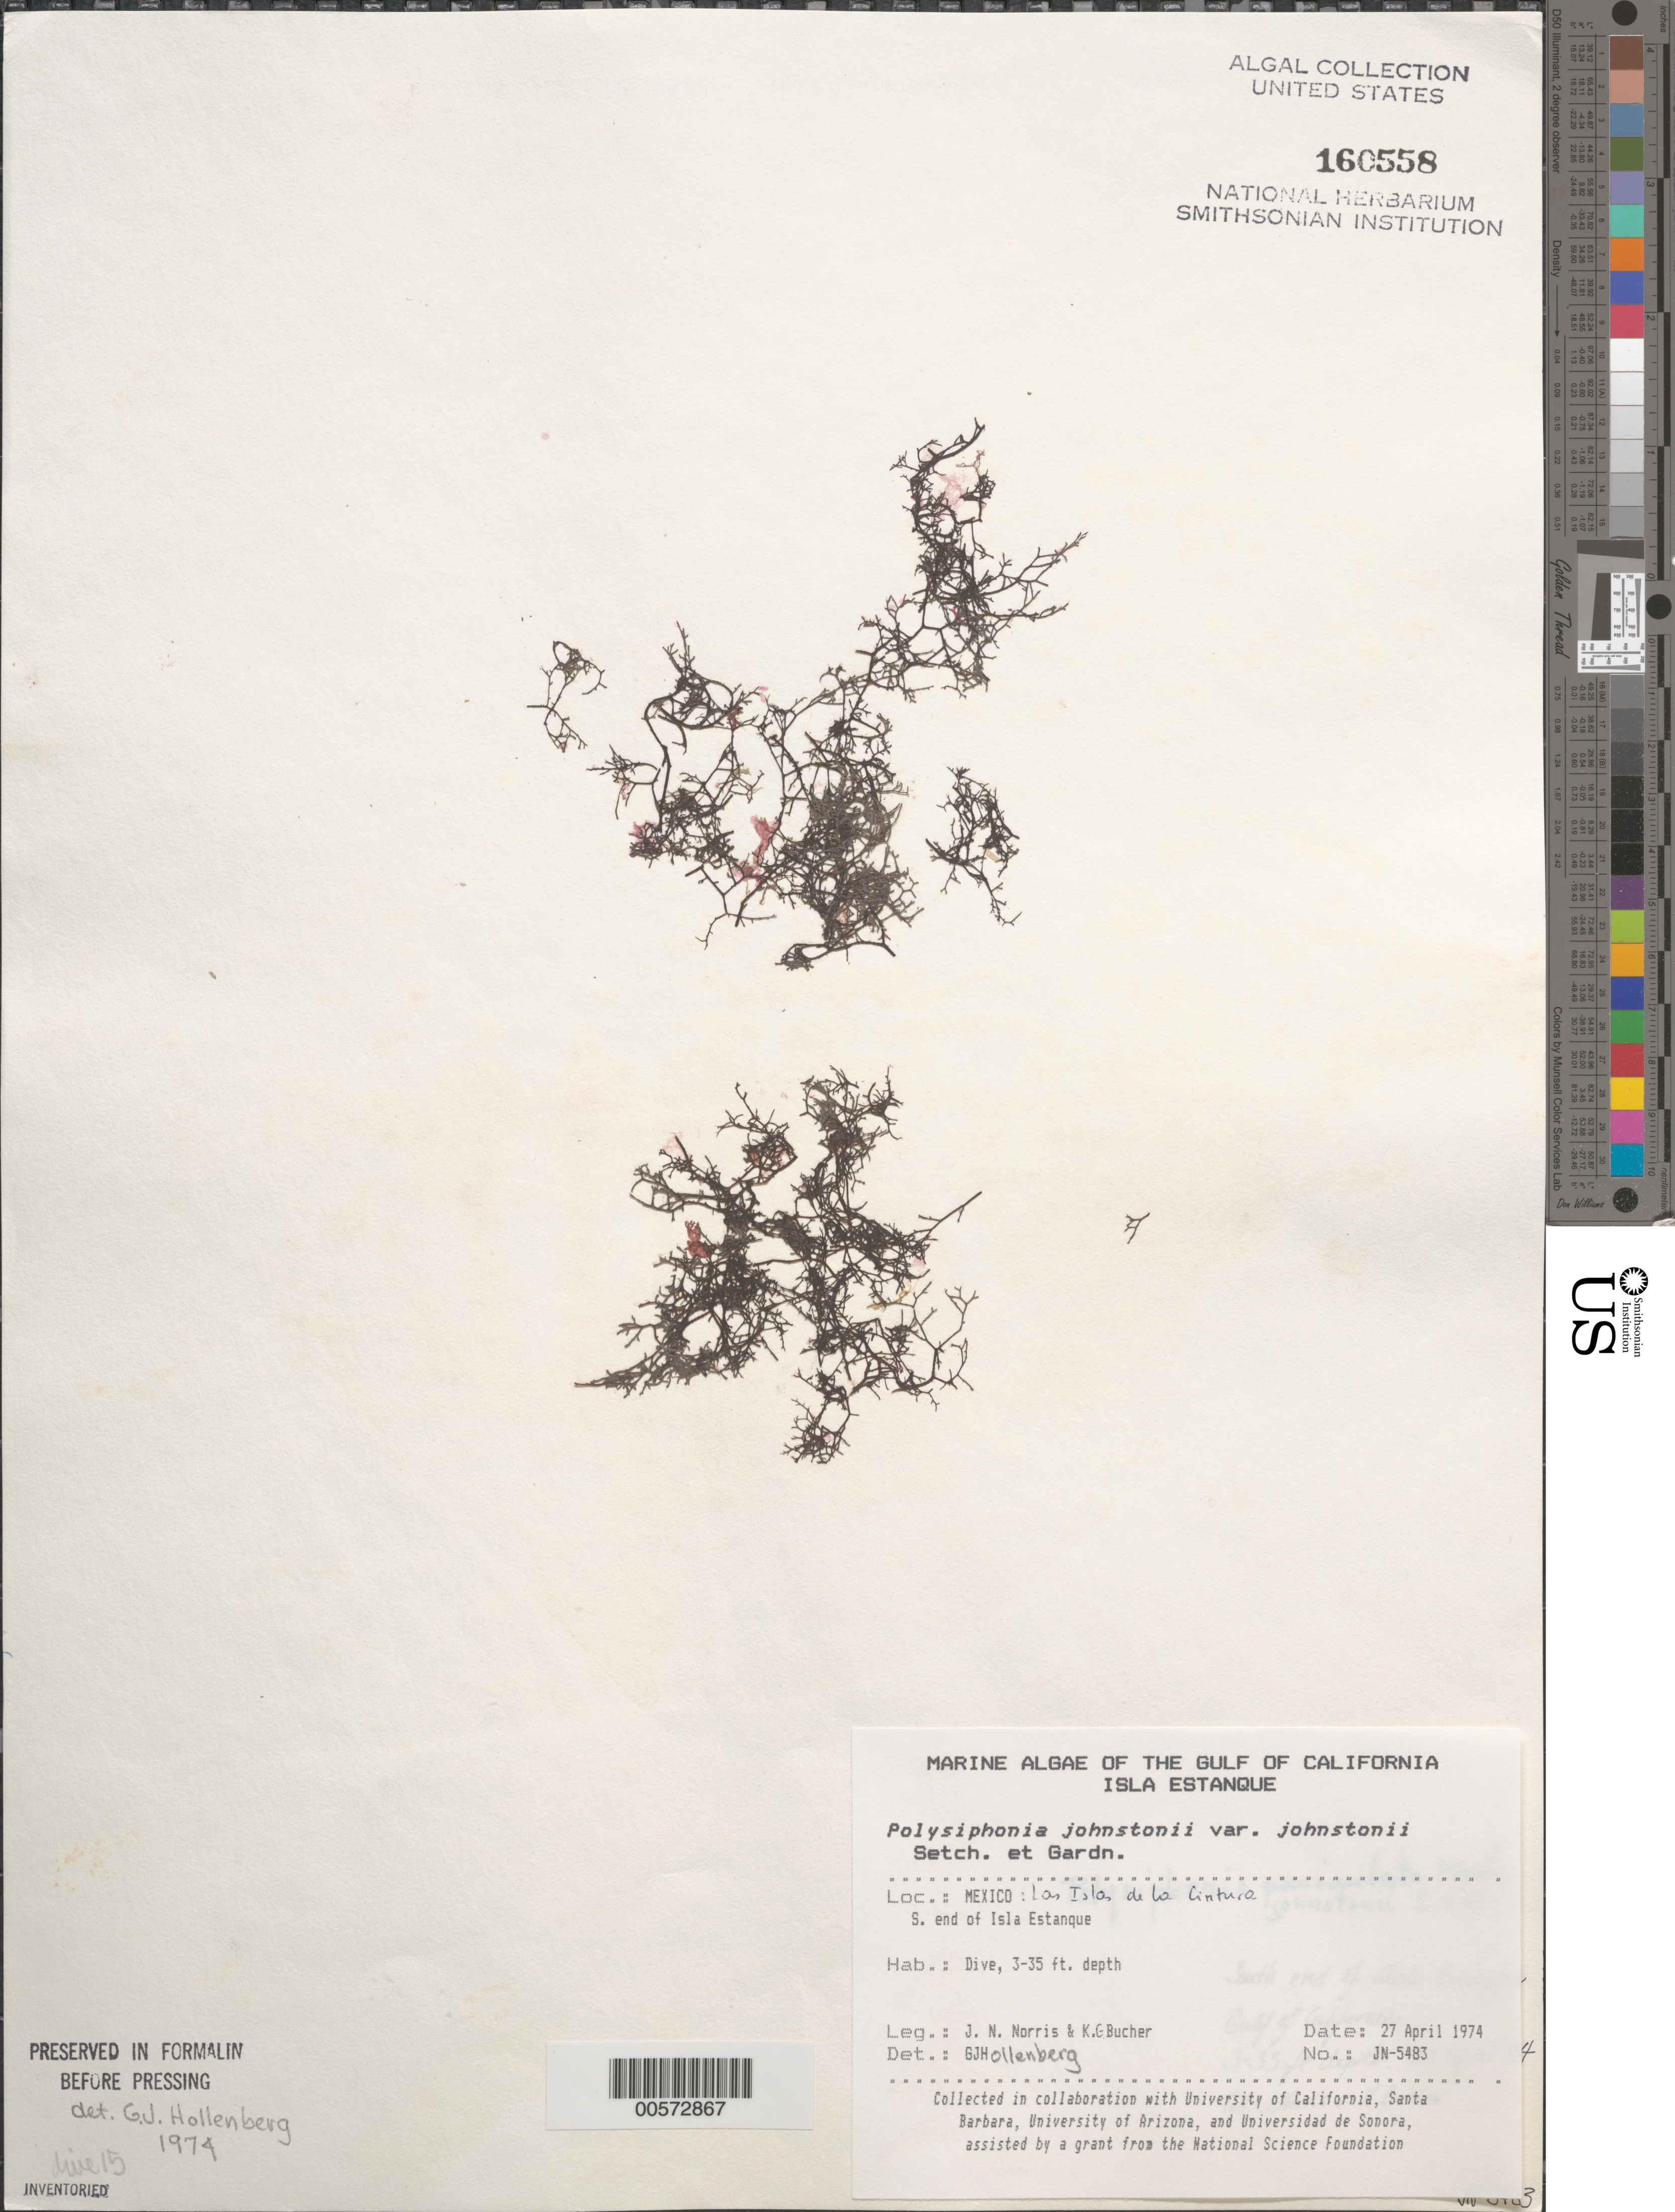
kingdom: Plantae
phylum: Rhodophyta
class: Florideophyceae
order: Ceramiales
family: Rhodomelaceae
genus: Melanothamnus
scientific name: Melanothamnus johnstonii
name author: (Setchell & N.L. Gardner) Diaz-Tapia & Maggs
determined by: Algae name updating Project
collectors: J. N. Norris & K. E. Bucher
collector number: JN-5483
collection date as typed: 27 Apr 1974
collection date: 1974-04-27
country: Mexico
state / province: Baja California Norte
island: Isla Estanque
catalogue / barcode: US 160558